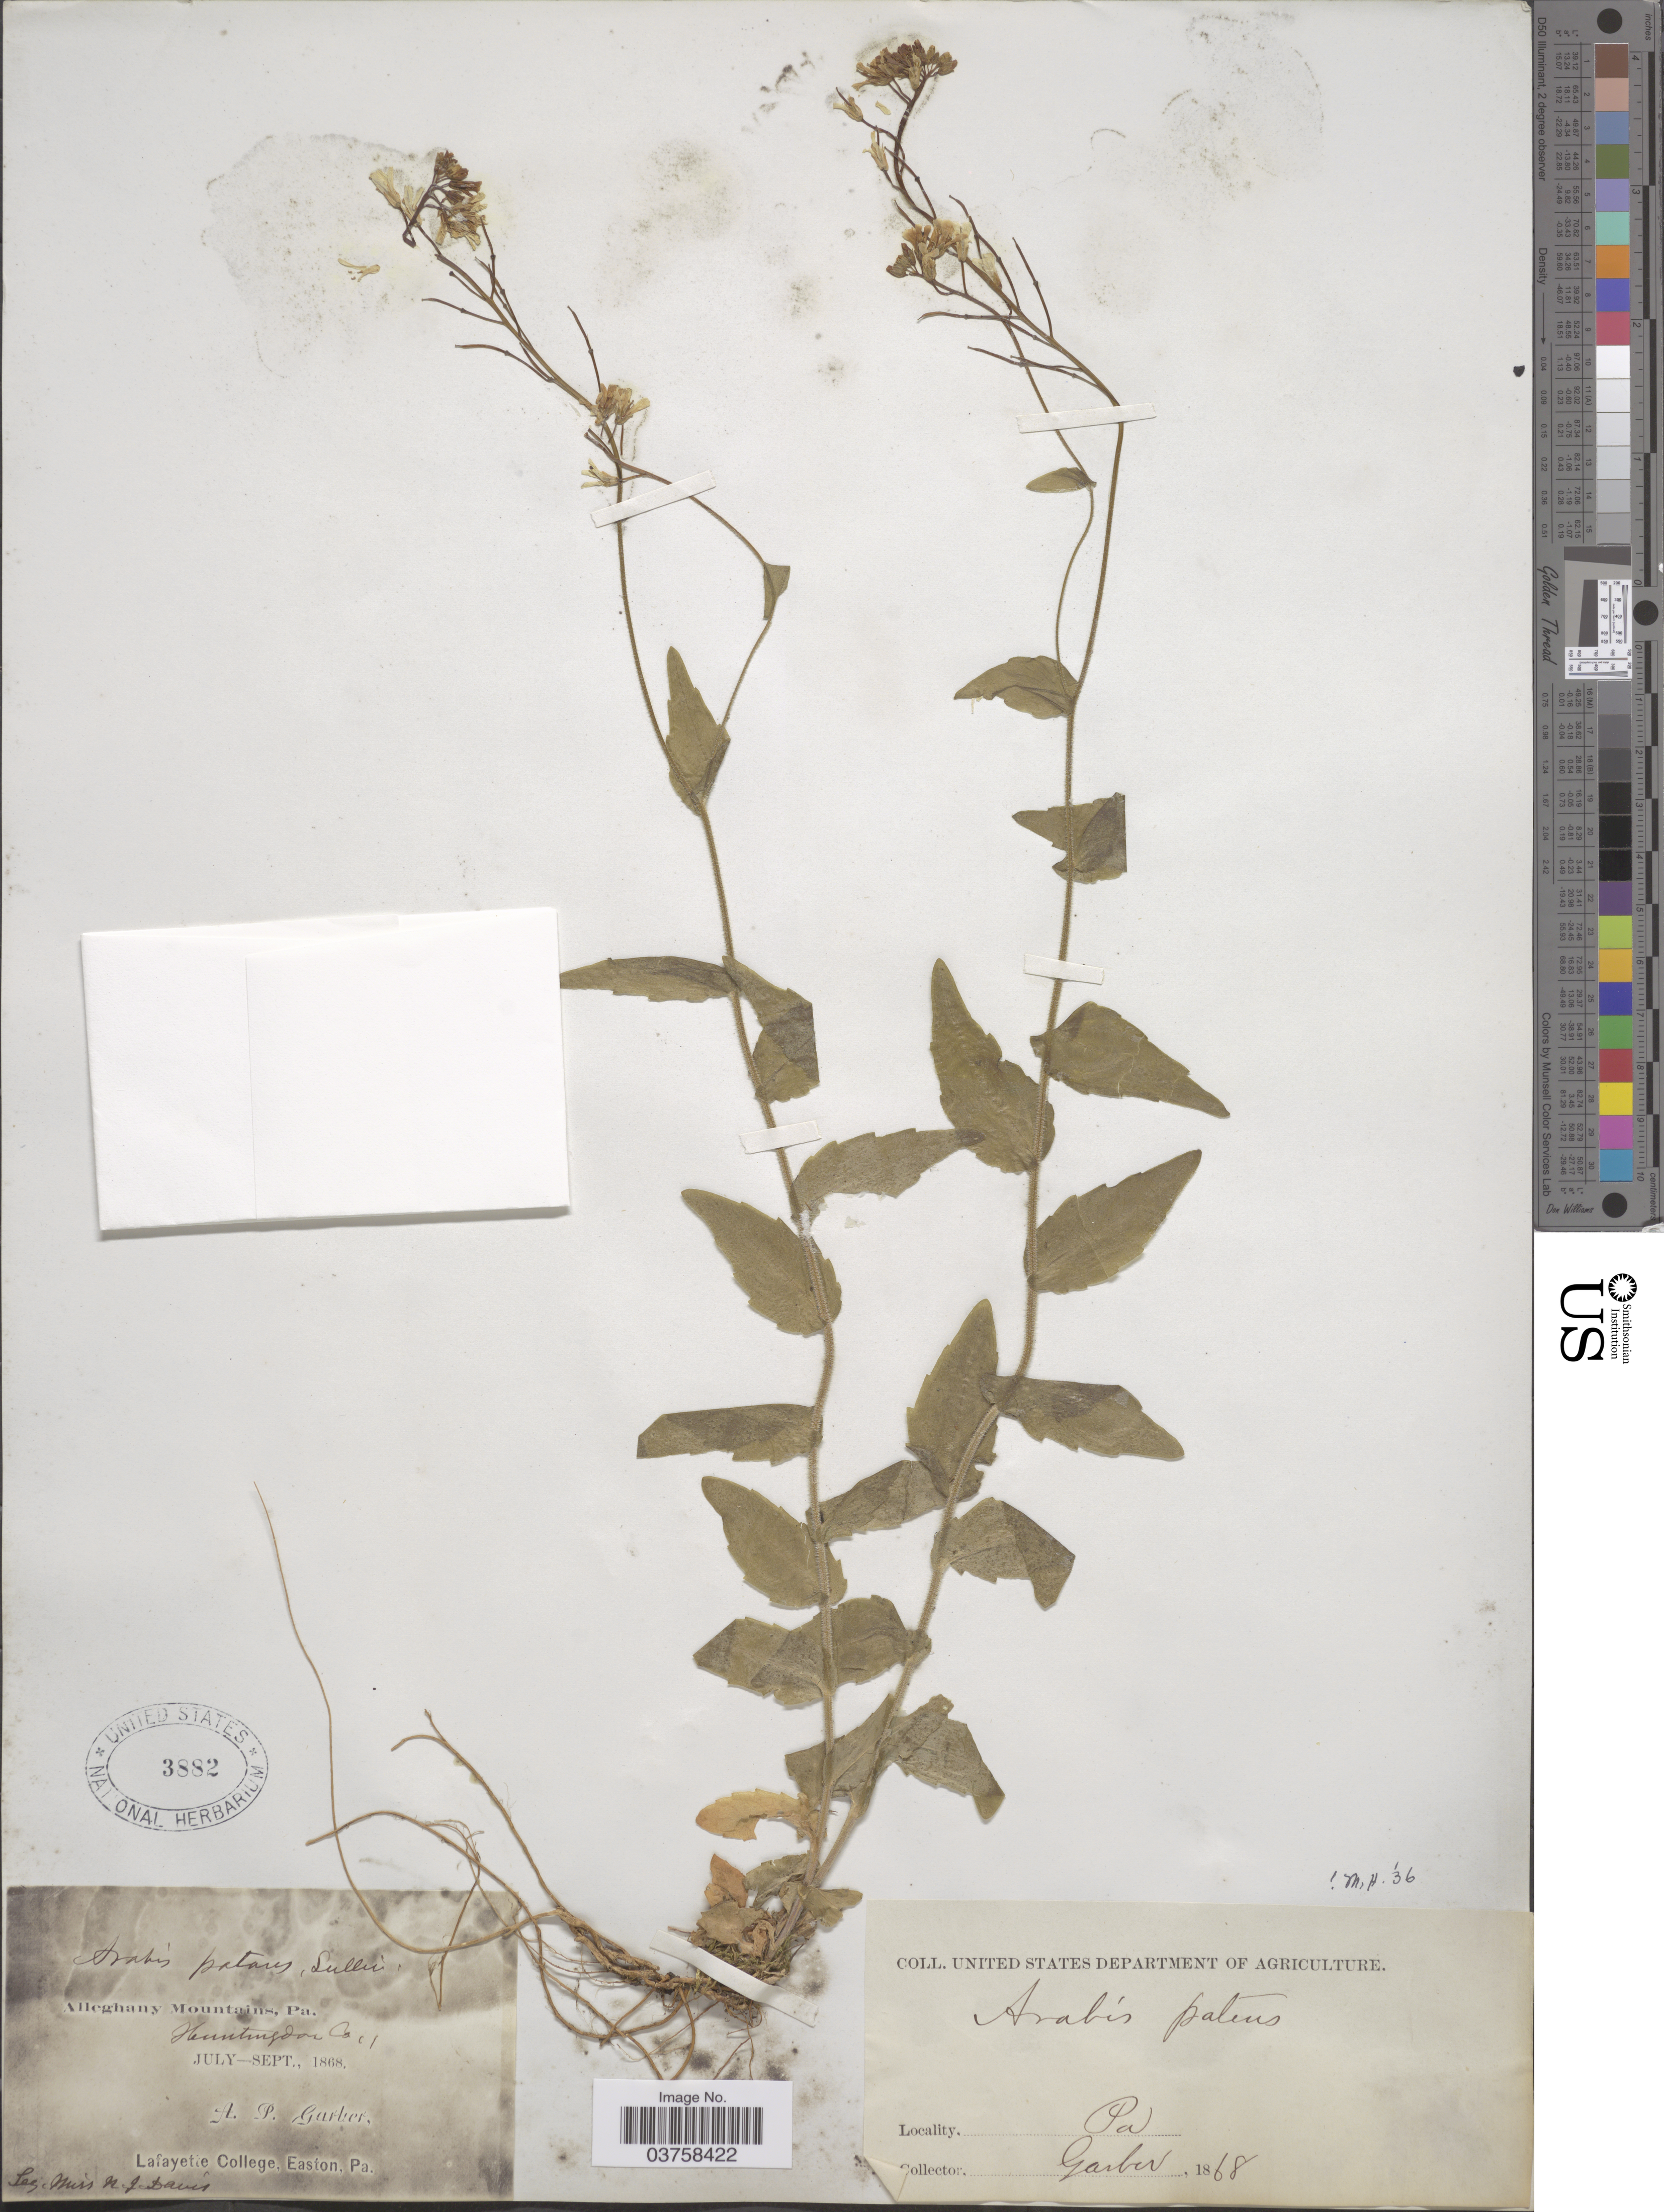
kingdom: Plantae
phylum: Tracheophyta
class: Magnoliopsida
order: Brassicales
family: Brassicaceae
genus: Arabis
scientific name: Arabis patens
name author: Sull.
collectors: A. P. Garber & N. Davis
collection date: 1868-07/1868-09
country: United States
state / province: Pennsylvania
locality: Alleghany Mountains. Huntingdon Co.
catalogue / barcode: US 3882